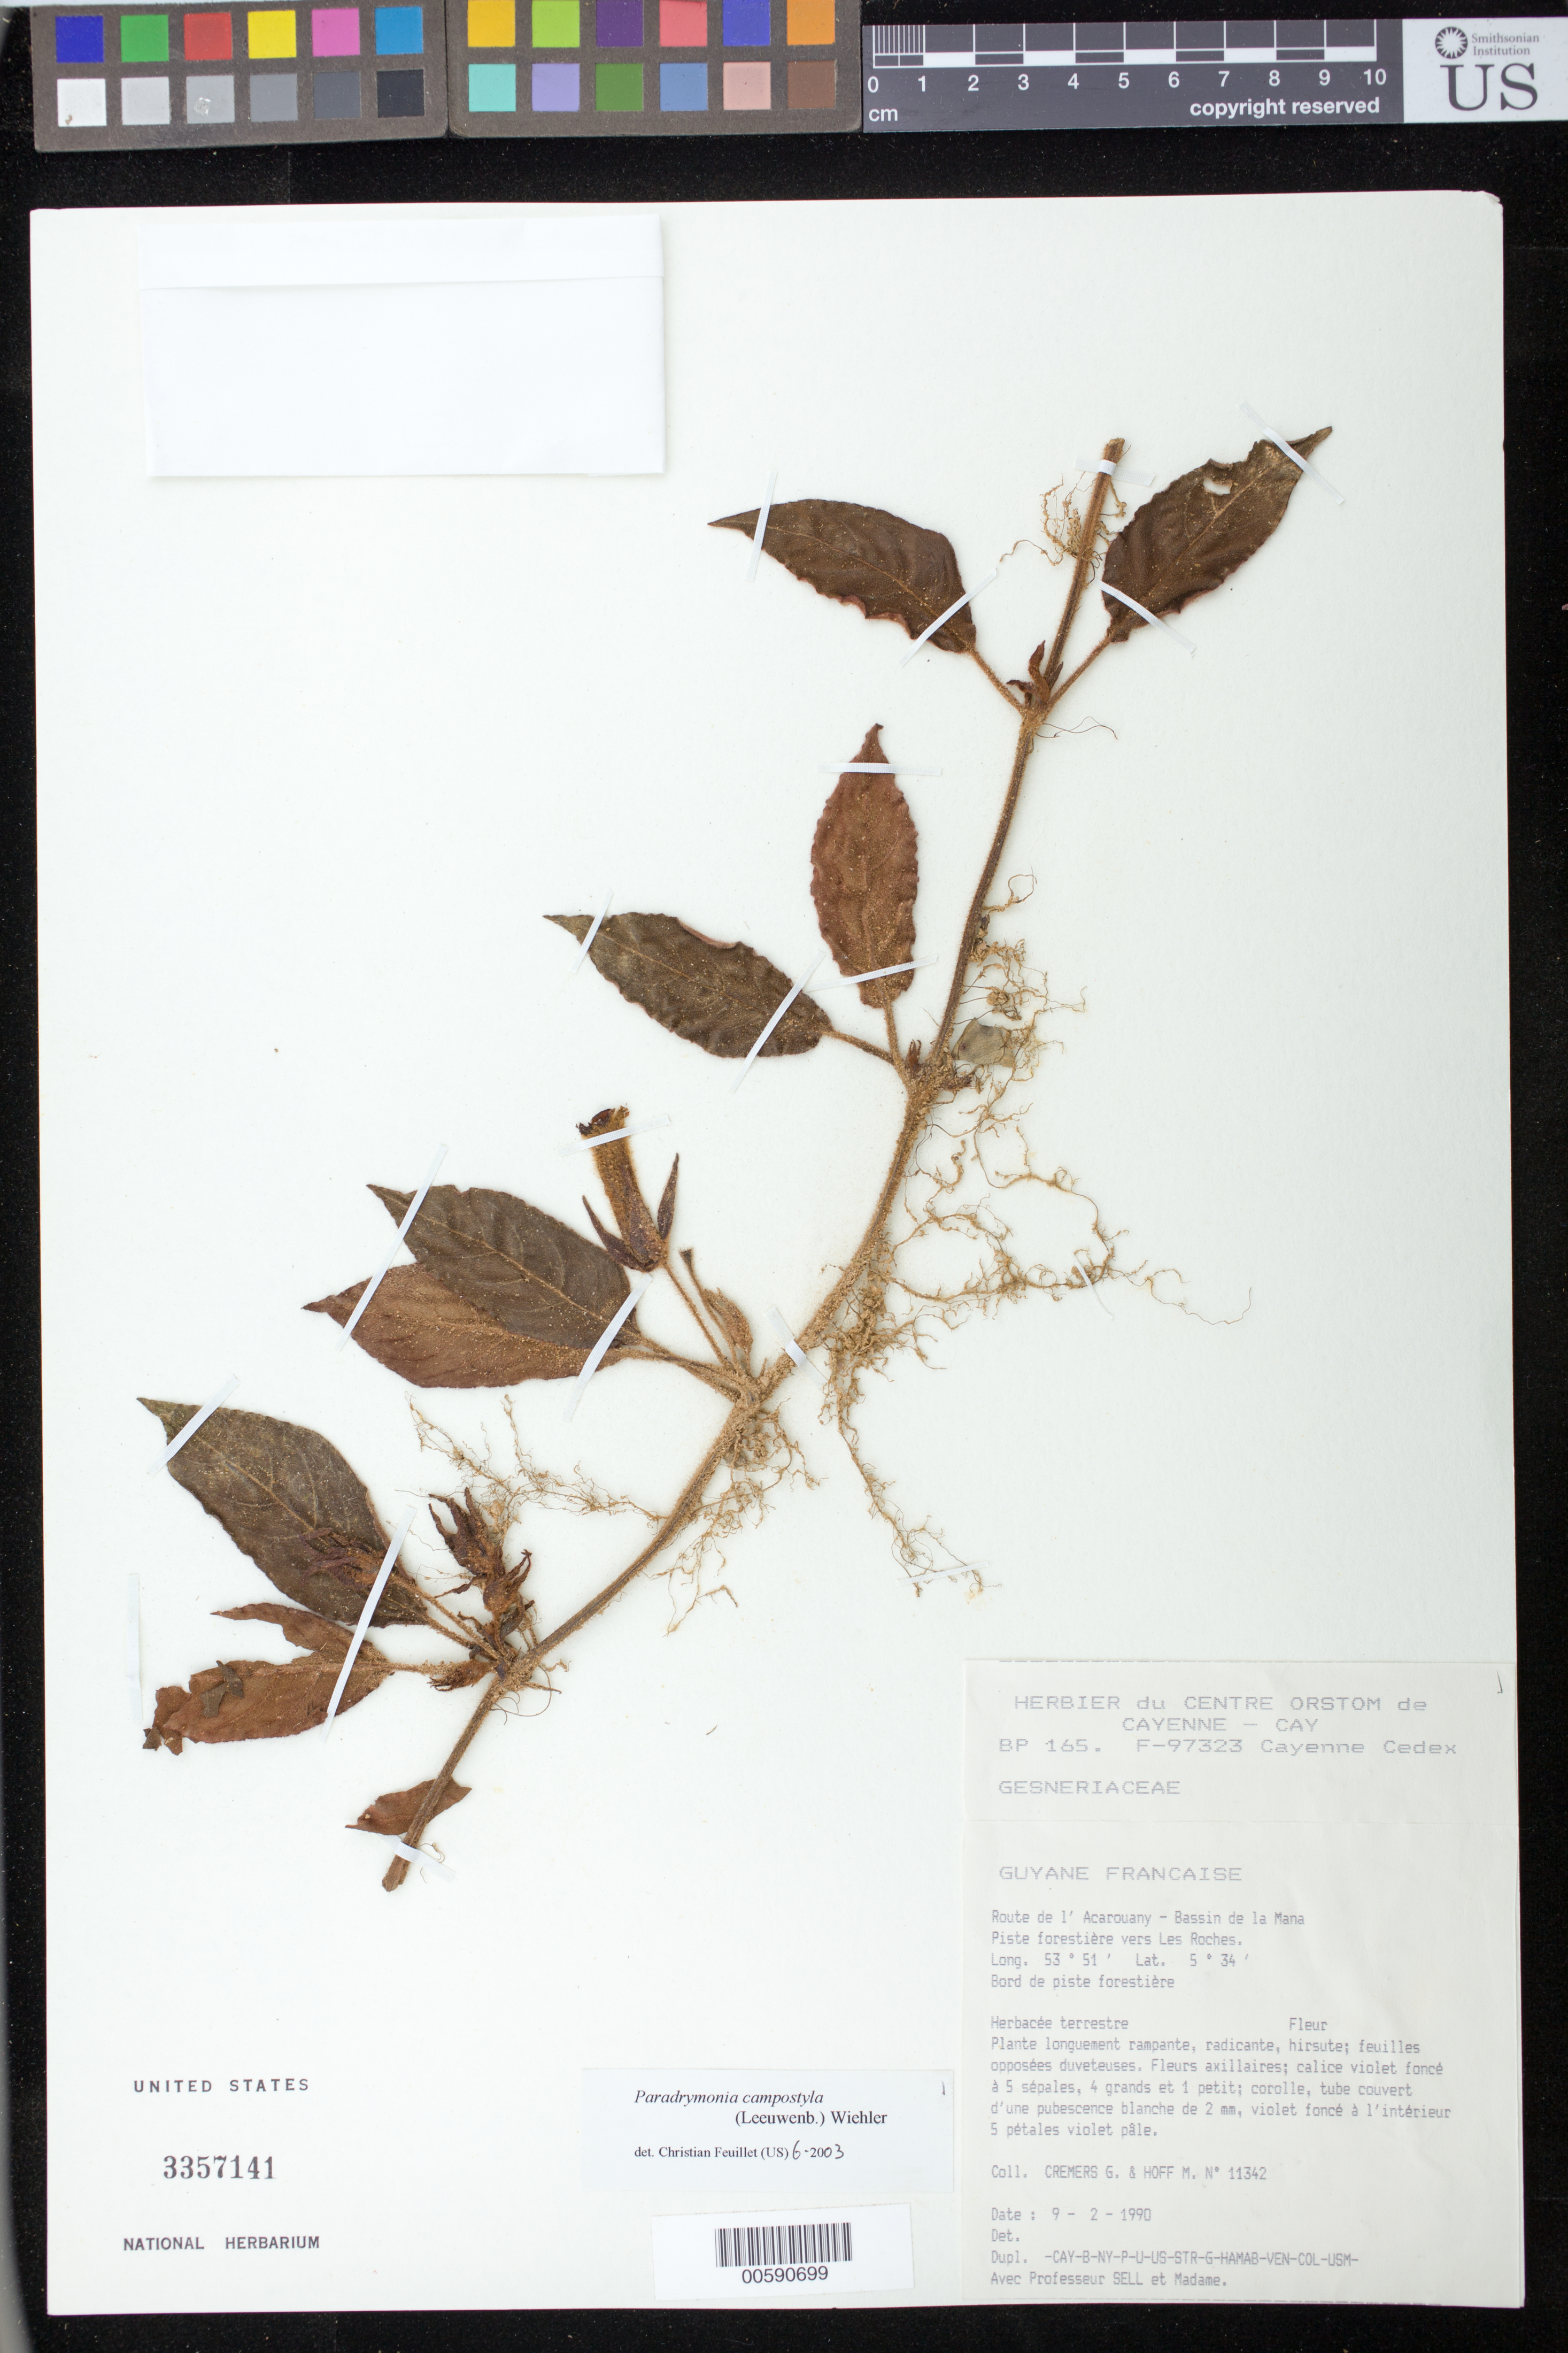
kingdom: Plantae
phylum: Tracheophyta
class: Magnoliopsida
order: Lamiales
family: Gesneriaceae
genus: Paradrymonia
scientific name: Paradrymonia campostyla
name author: (Leeuwenb.) Wiehler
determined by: Feuillet, C.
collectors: G. Cremers & M. Hoff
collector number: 11342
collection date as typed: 09 Feb 1990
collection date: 1990-02-09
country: French Guiana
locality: Route de l'Acarouany, bassin de la Mana, Piste forestière vers Les Roches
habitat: Bord de piste forestière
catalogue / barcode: US 3357141